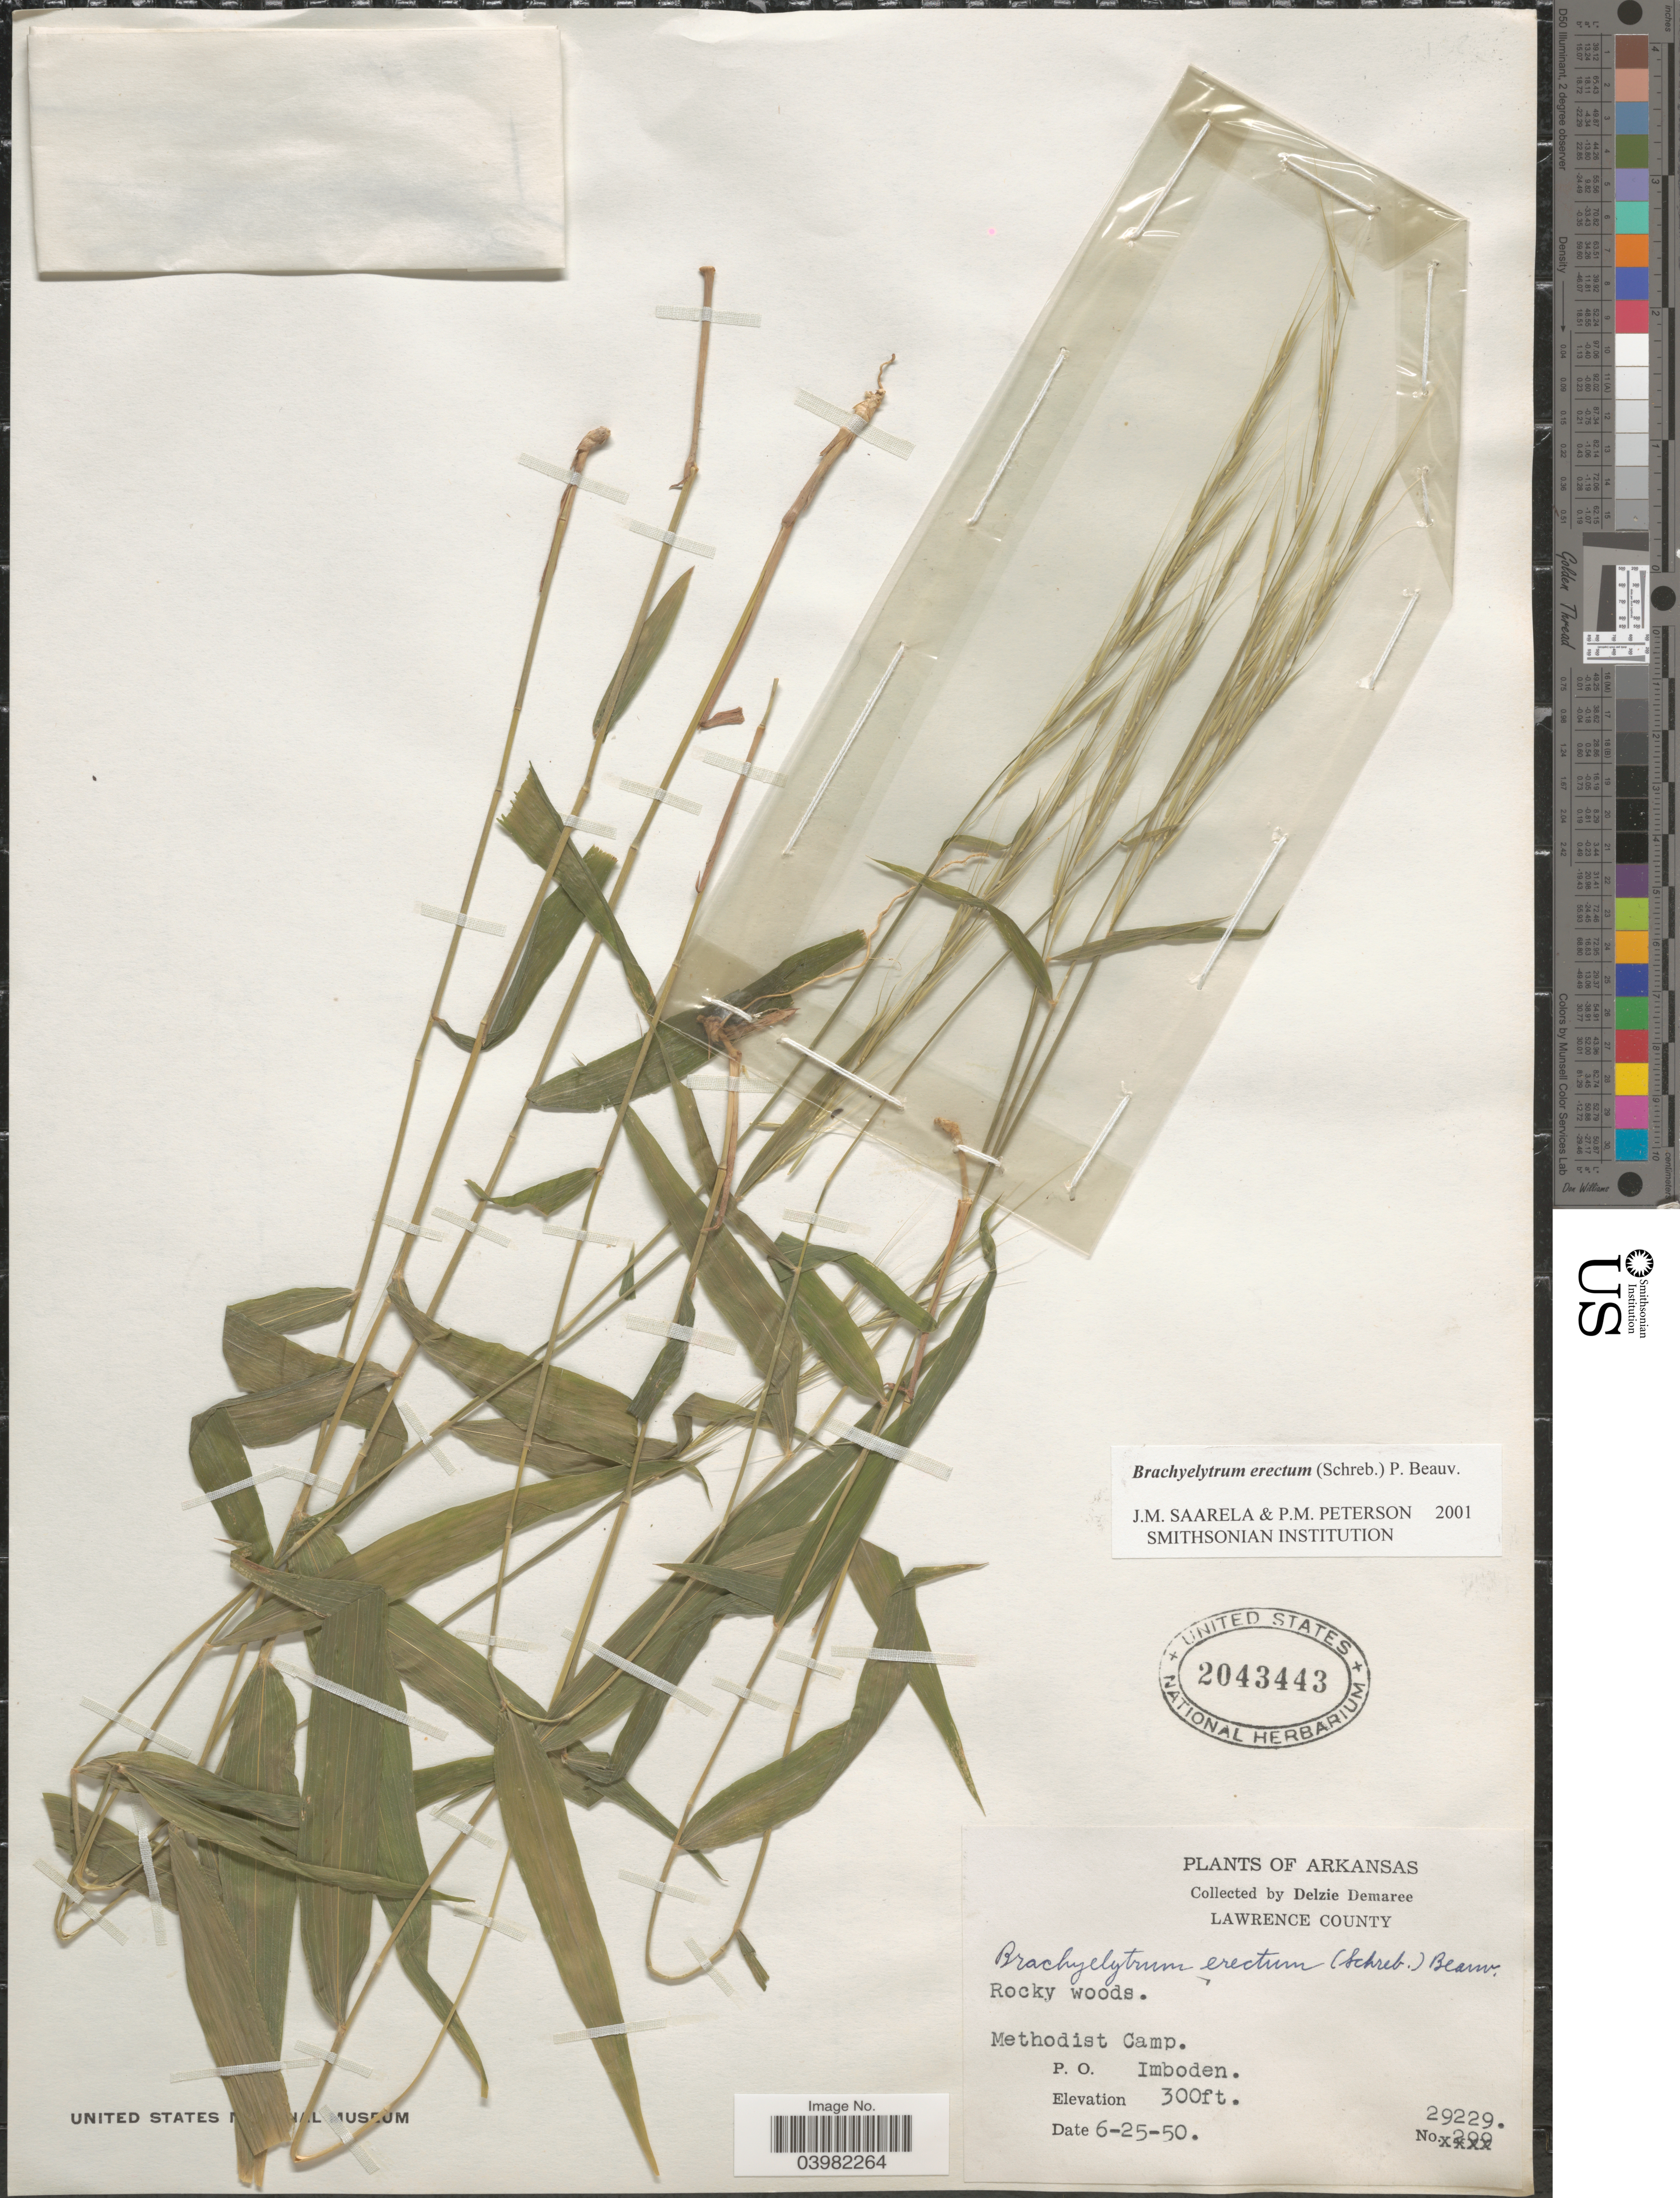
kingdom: Plantae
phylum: Tracheophyta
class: Liliopsida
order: Poales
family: Poaceae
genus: Brachyelytrum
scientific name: Brachyelytrum erectum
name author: (Schreb.) P. Beauv.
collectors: D. Demaree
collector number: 29229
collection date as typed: Transcribed d/m/y: 25/6/50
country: United States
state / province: Arkansas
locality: Lawrence County. Methodist Camp. P. O. Imboden.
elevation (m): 91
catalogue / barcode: US 2043443